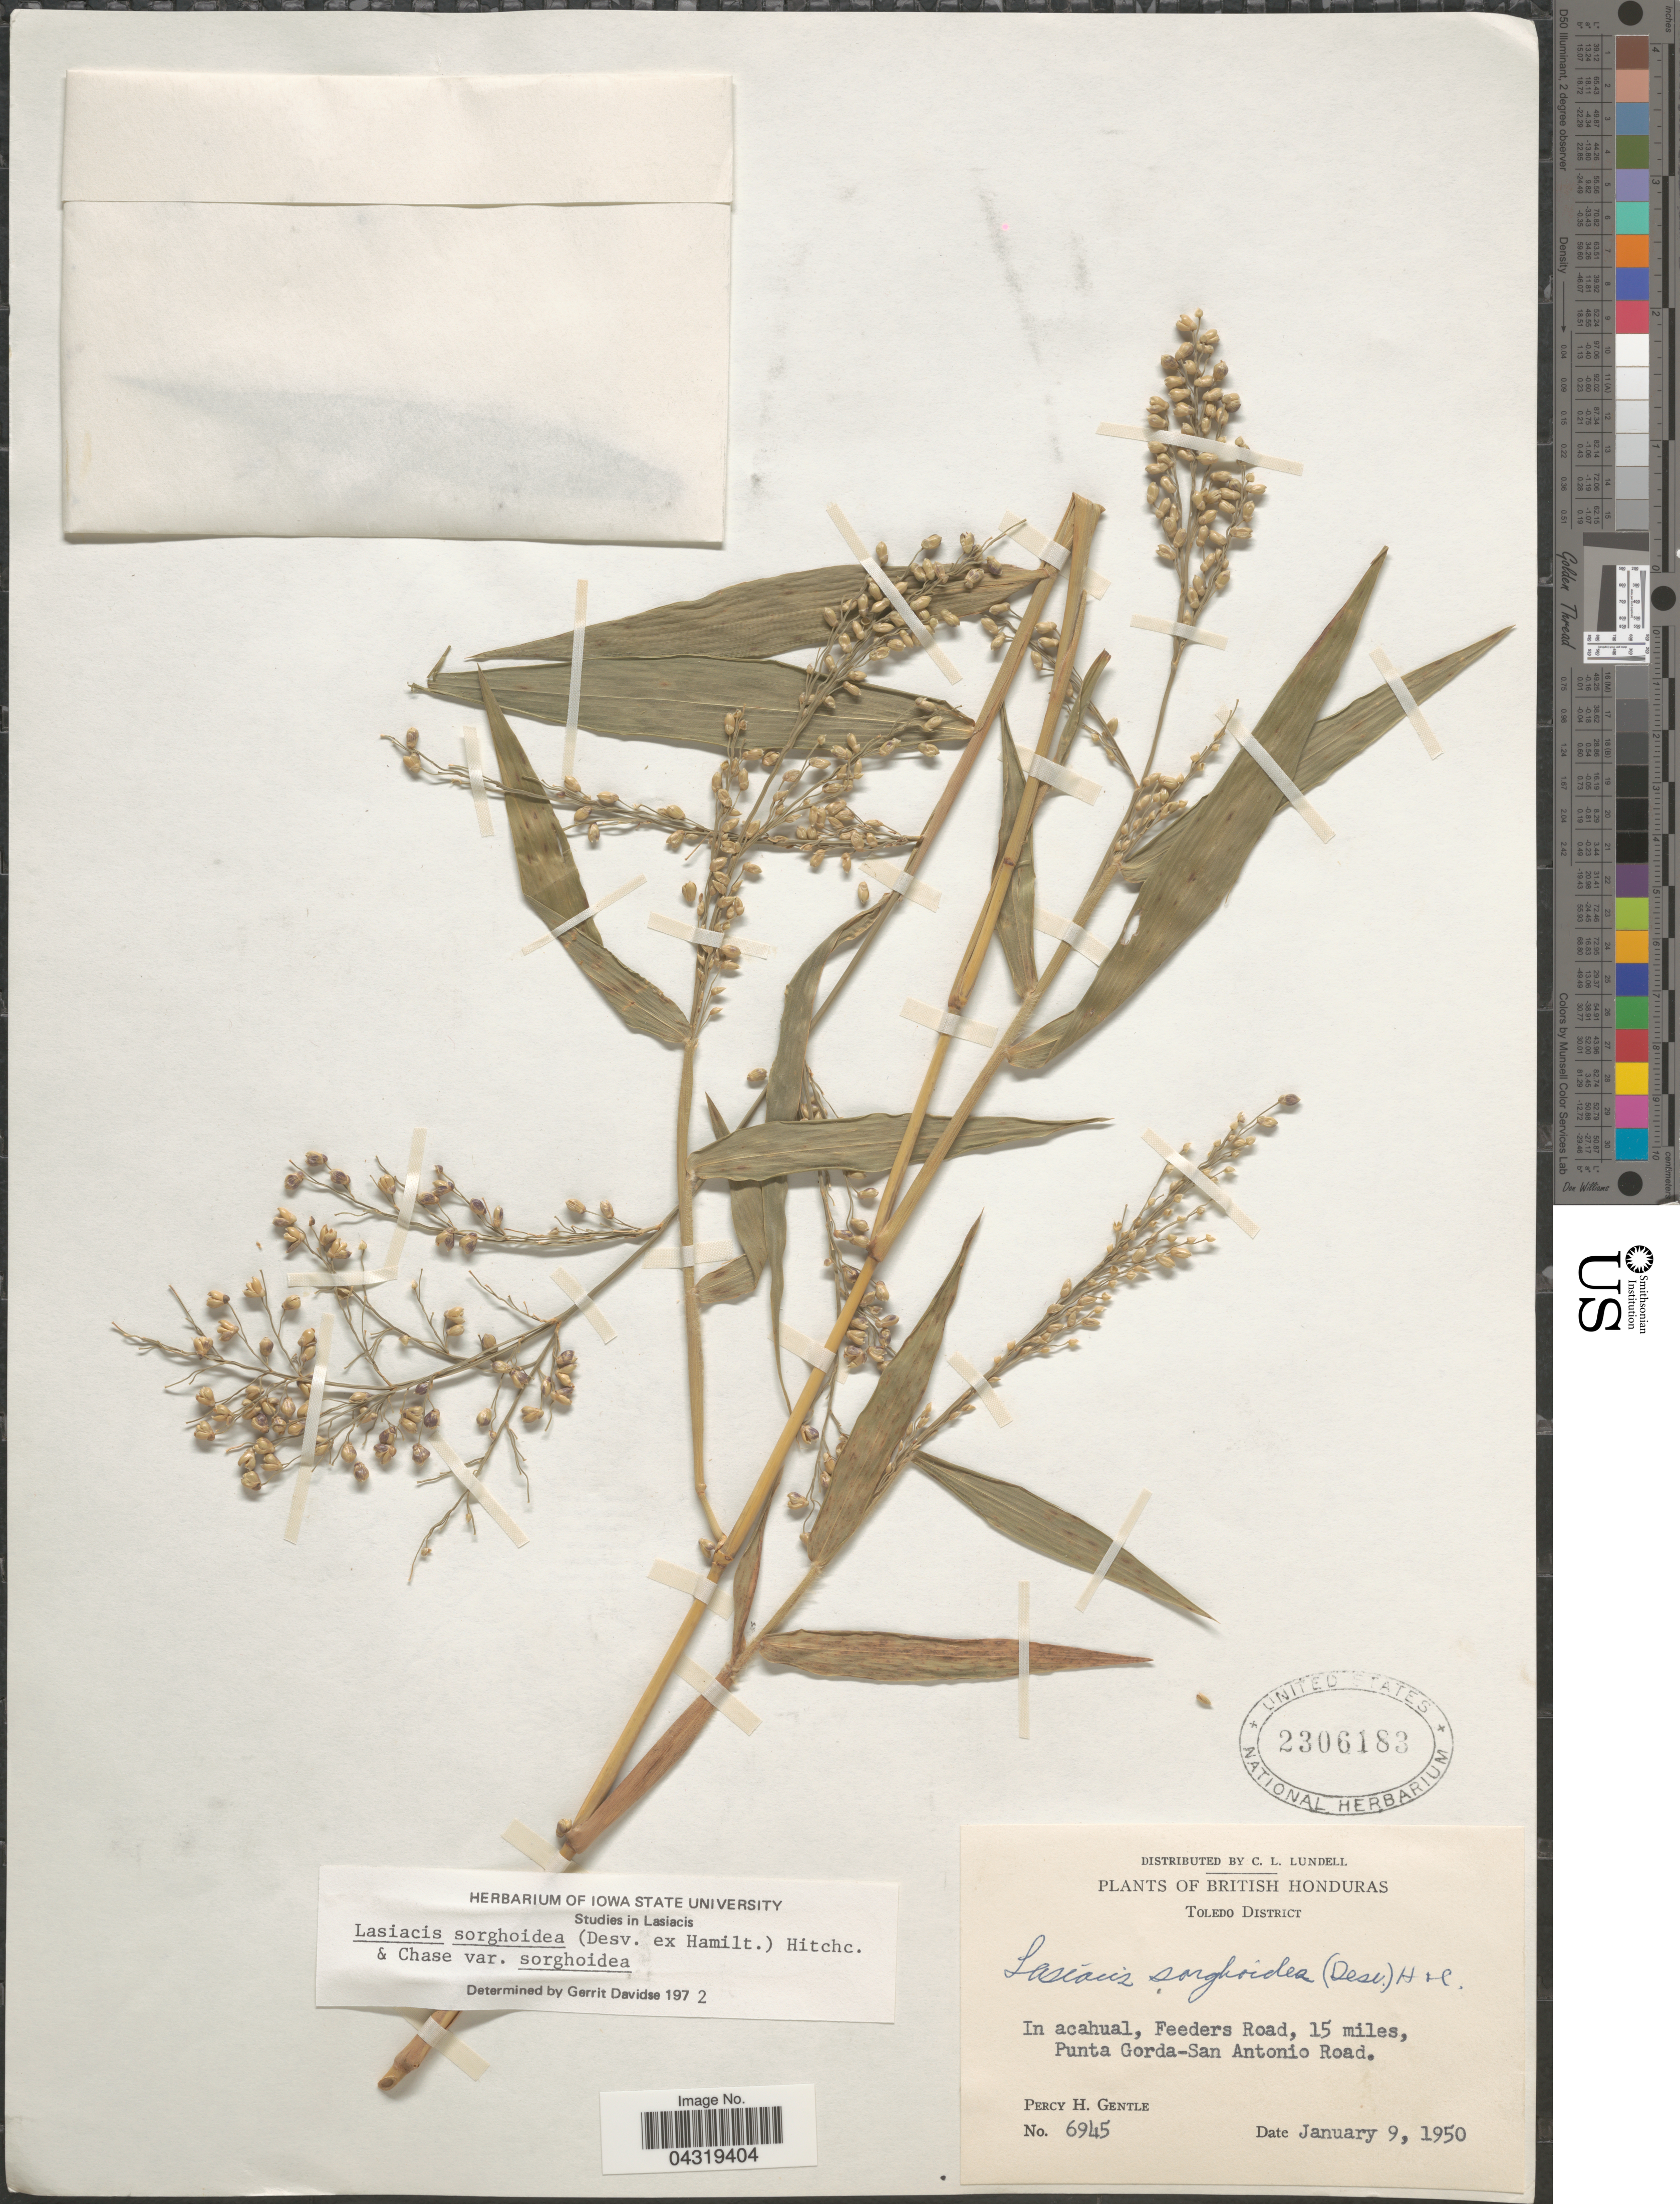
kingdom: Plantae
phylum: Tracheophyta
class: Liliopsida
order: Poales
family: Poaceae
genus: Lasiacis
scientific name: Lasiacis sorghoidea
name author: (Desv. ex Ham.) Hitchc. & Chase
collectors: P. H. Gentle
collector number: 6945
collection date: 1950-01-09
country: Belize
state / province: Toledo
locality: British Honduras. Toledo District. In acahual, Feeders Road, 15 miles, Punta Gorda-San Antonio Road.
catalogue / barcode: US 2306183